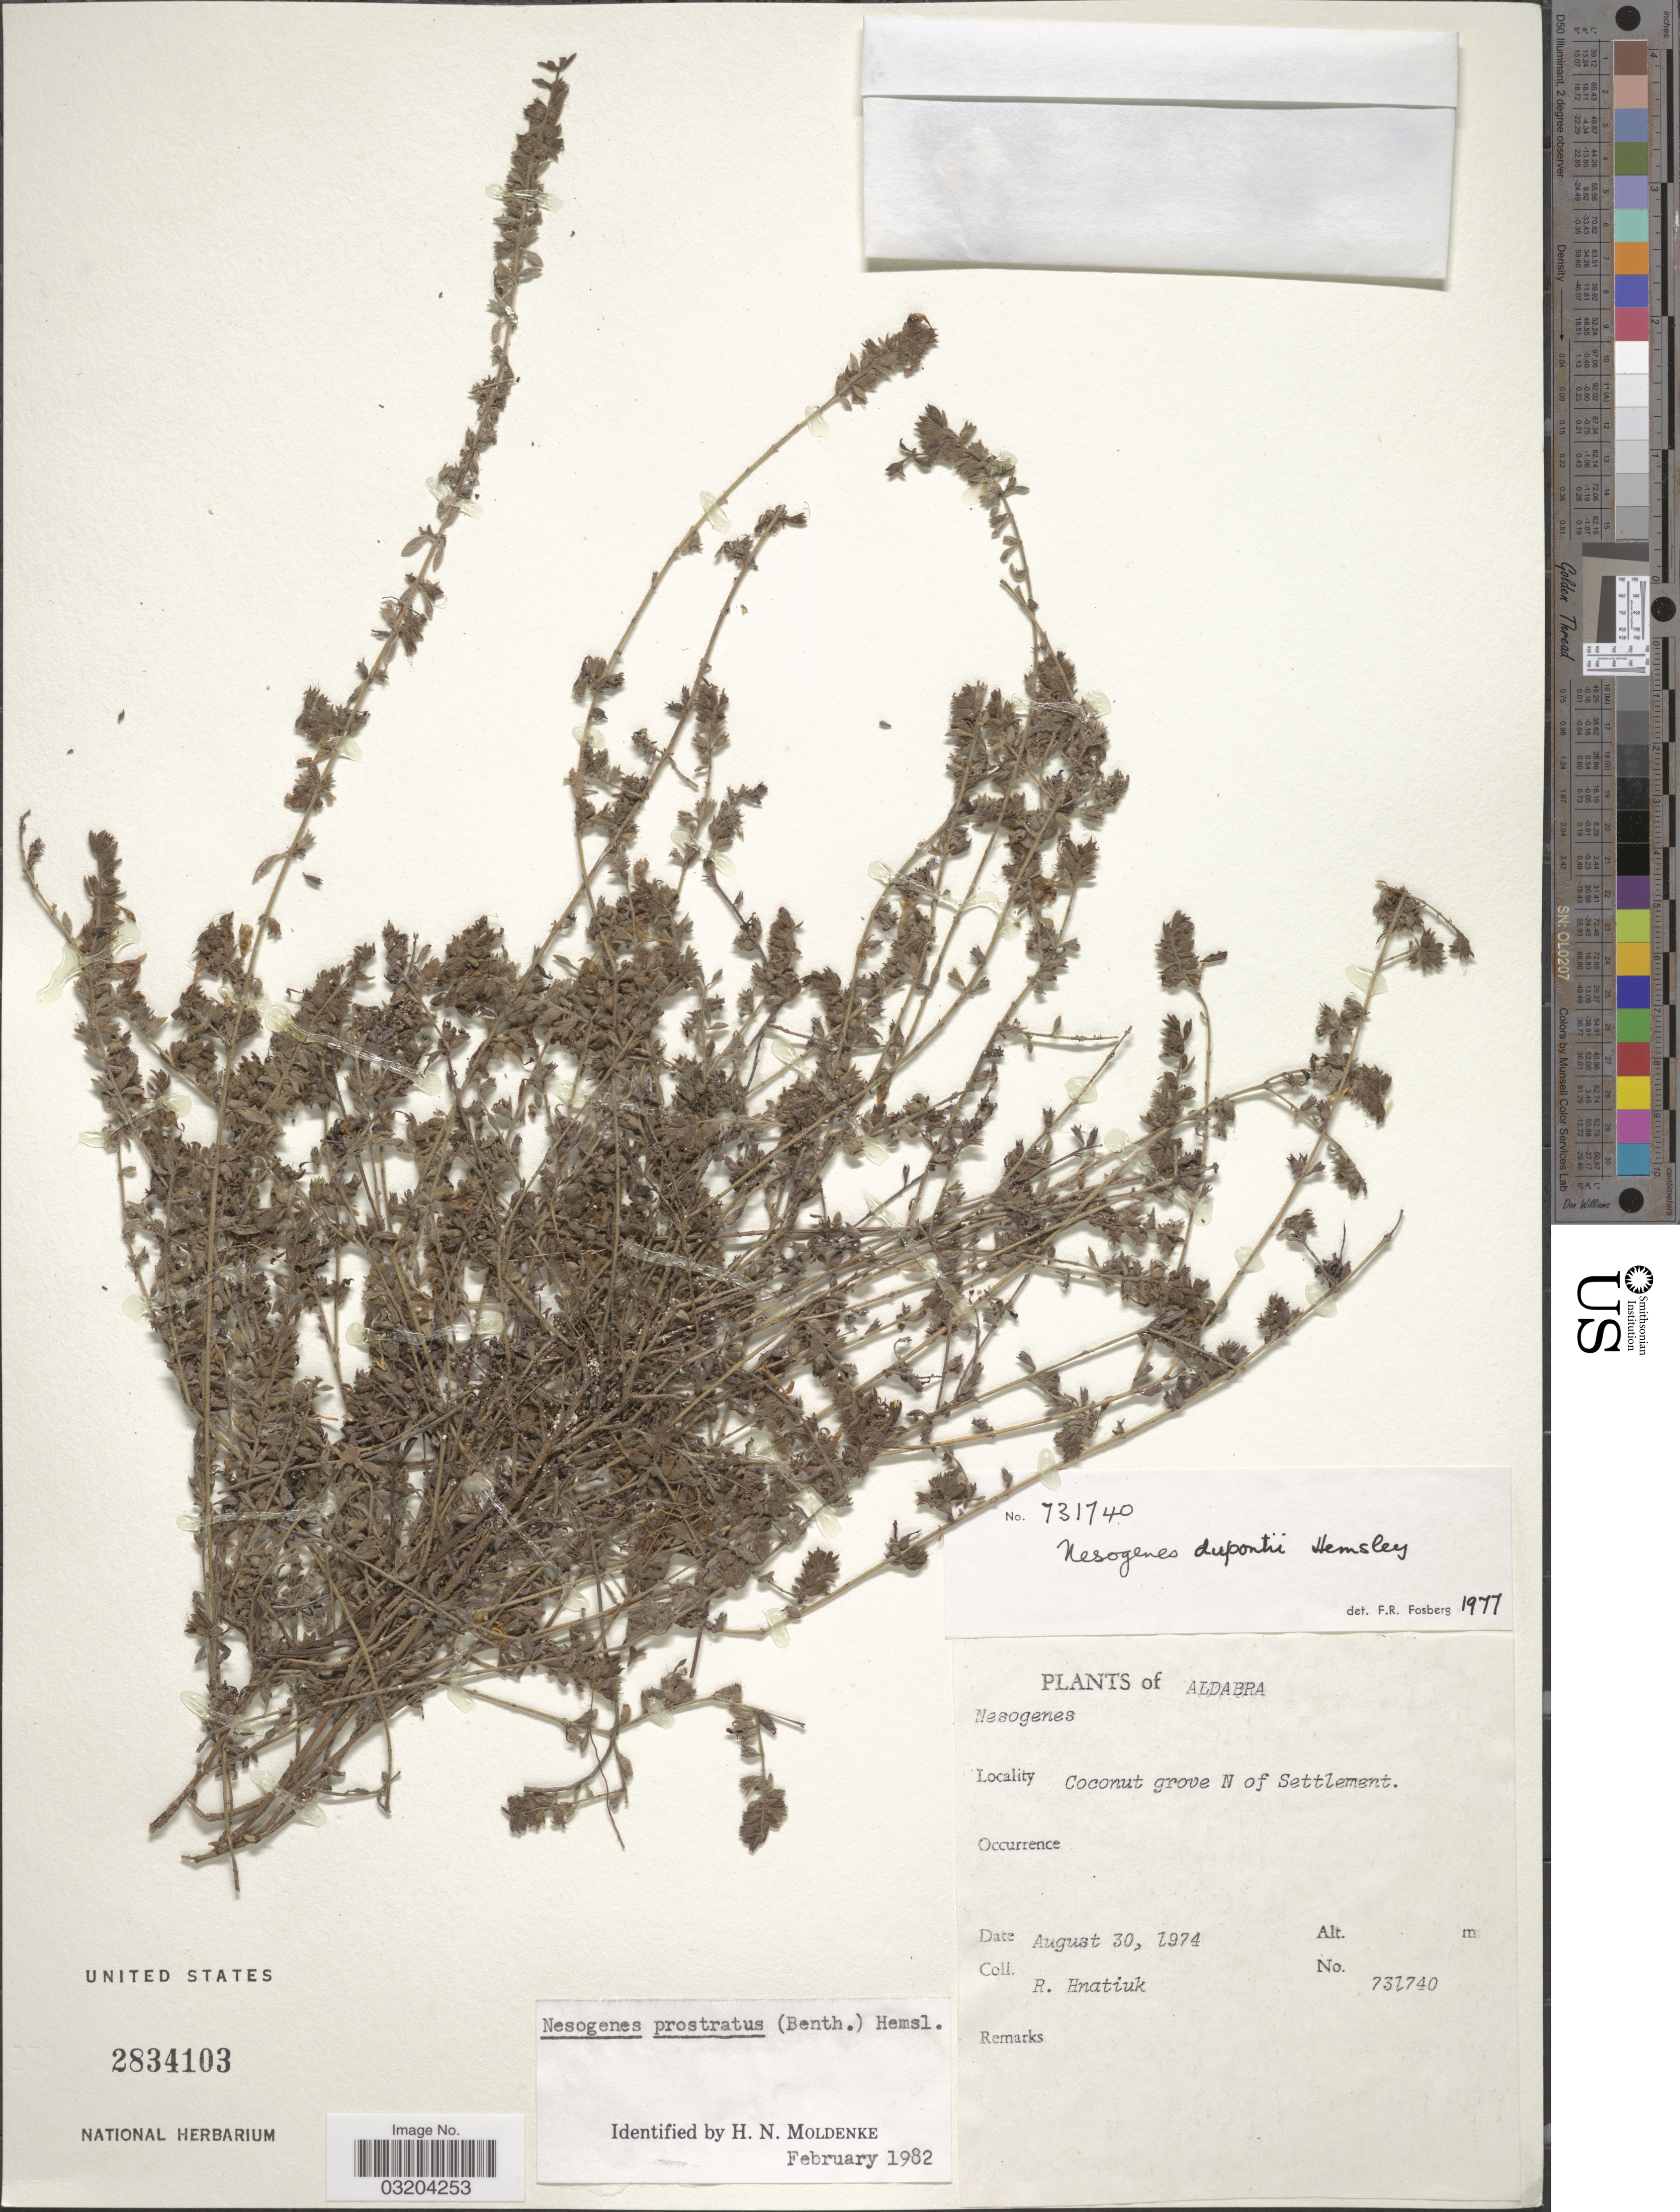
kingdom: Plantae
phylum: Tracheophyta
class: Magnoliopsida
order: Lamiales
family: Orobanchaceae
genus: Nesogenes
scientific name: Nesogenes prostrata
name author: (Benth.) Hemsl.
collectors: R. Hnatiuk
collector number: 731740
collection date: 1974-08-30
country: Seychelles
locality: Aldabra. Coconut grove N of Settlement.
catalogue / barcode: US 2834103